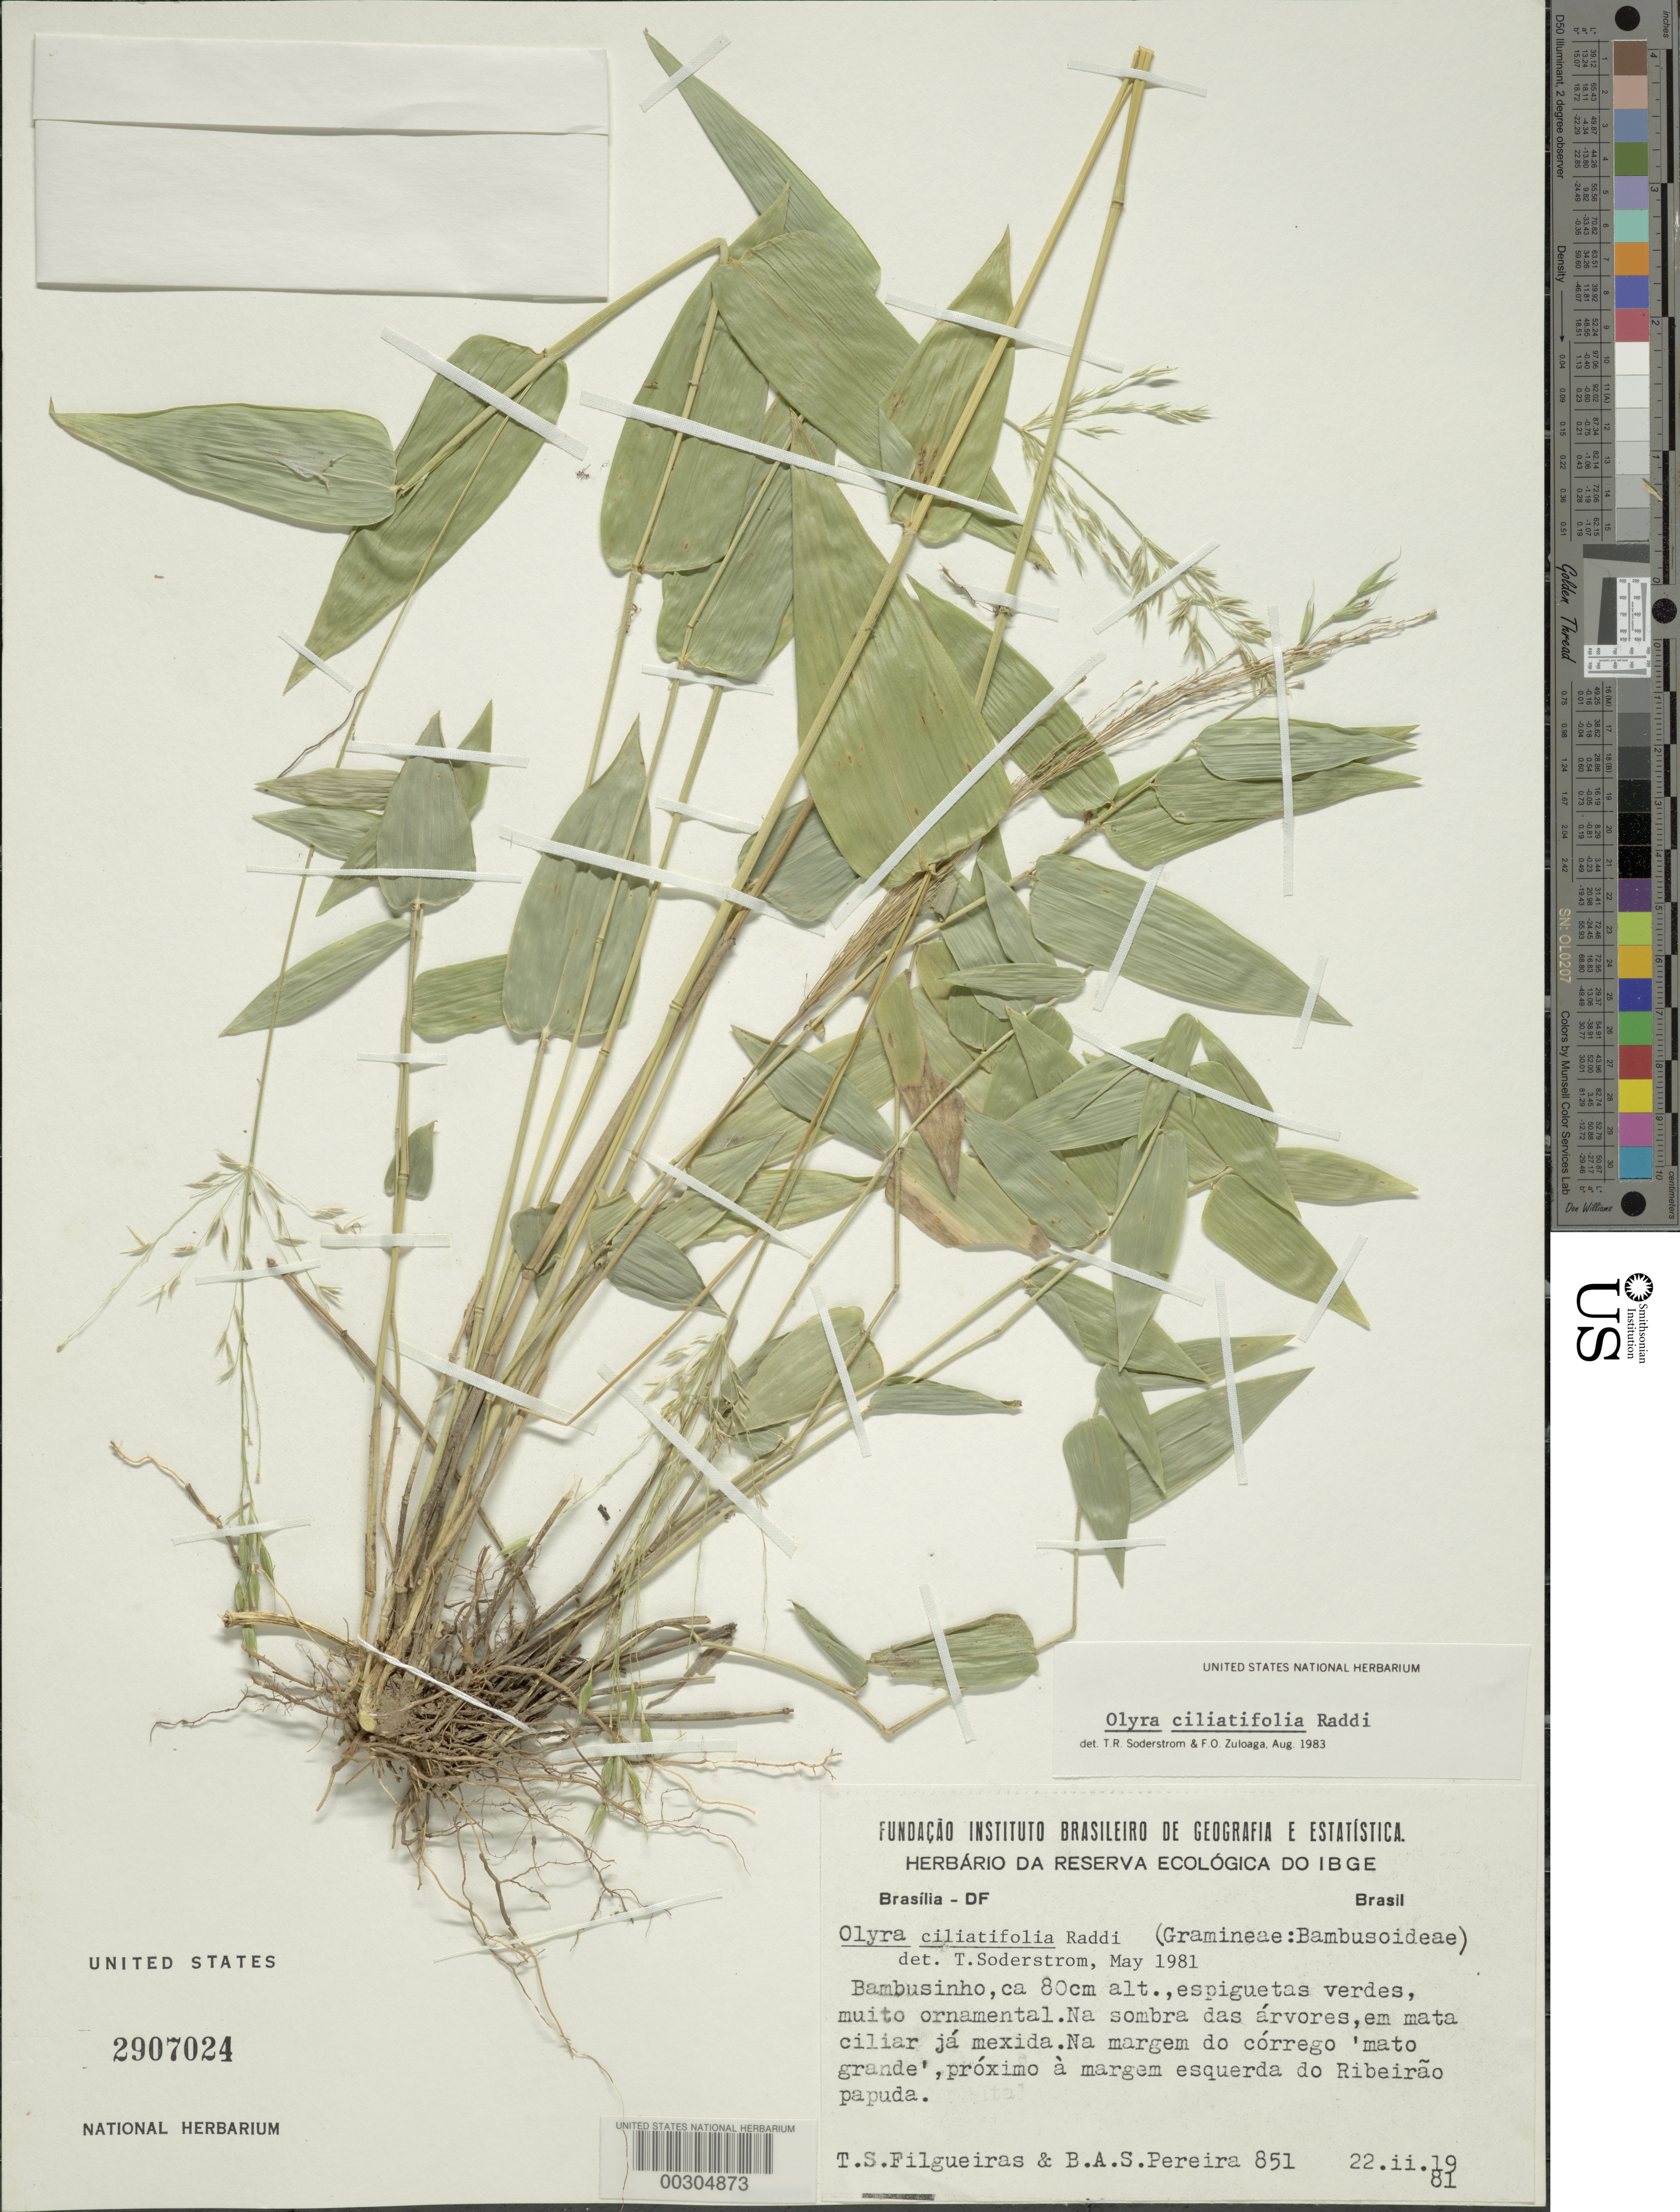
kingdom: Plantae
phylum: Tracheophyta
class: Liliopsida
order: Poales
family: Poaceae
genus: Olyra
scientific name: Olyra ciliatifolia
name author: Raddi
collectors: T. S. Filgueiras & B. A. S. Pereira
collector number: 851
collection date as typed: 22 Feb 1981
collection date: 1981-02-22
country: Guyana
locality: Ribeirao papuda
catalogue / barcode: US 2907024